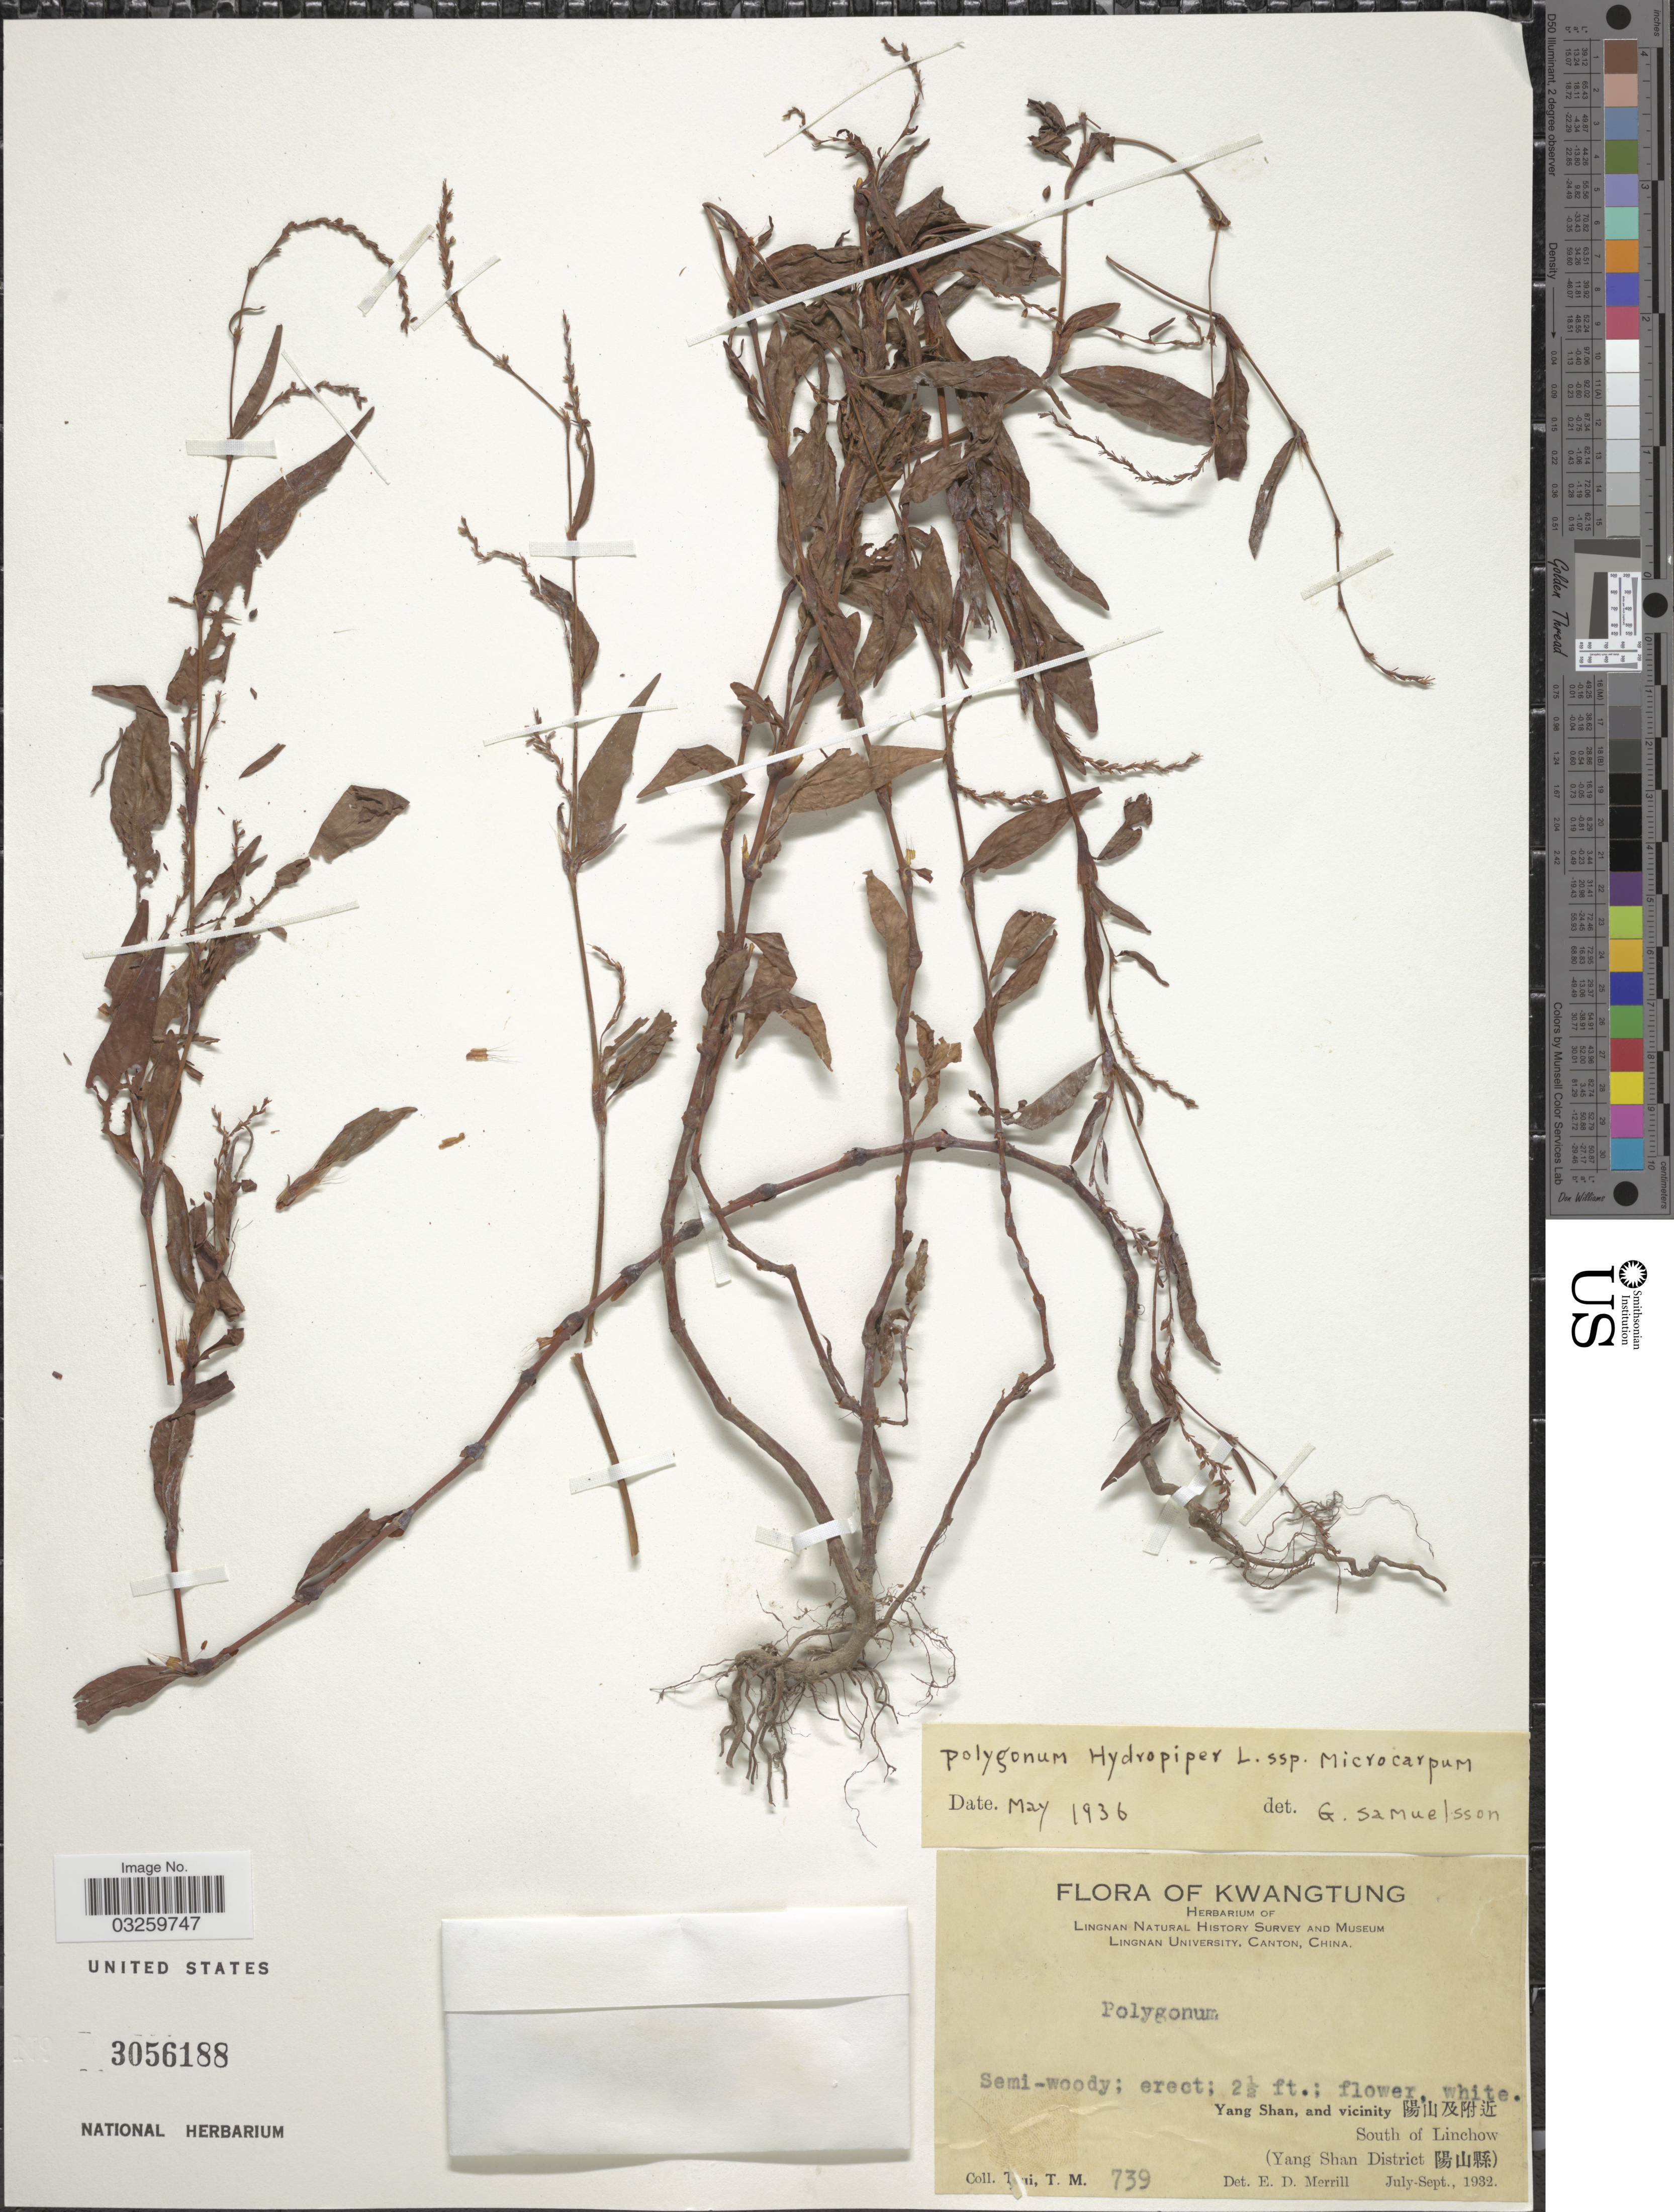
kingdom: Plantae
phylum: Tracheophyta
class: Magnoliopsida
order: Caryophyllales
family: Polygonaceae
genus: Polygonum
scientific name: Polygonum sp.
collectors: T. Tsui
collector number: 739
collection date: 1932-07/1932-09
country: China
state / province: Guangdong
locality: Kwangtung. Yang Shan, and vicinity X. South of Linchow. (Yang Shan District X).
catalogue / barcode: US 3056188